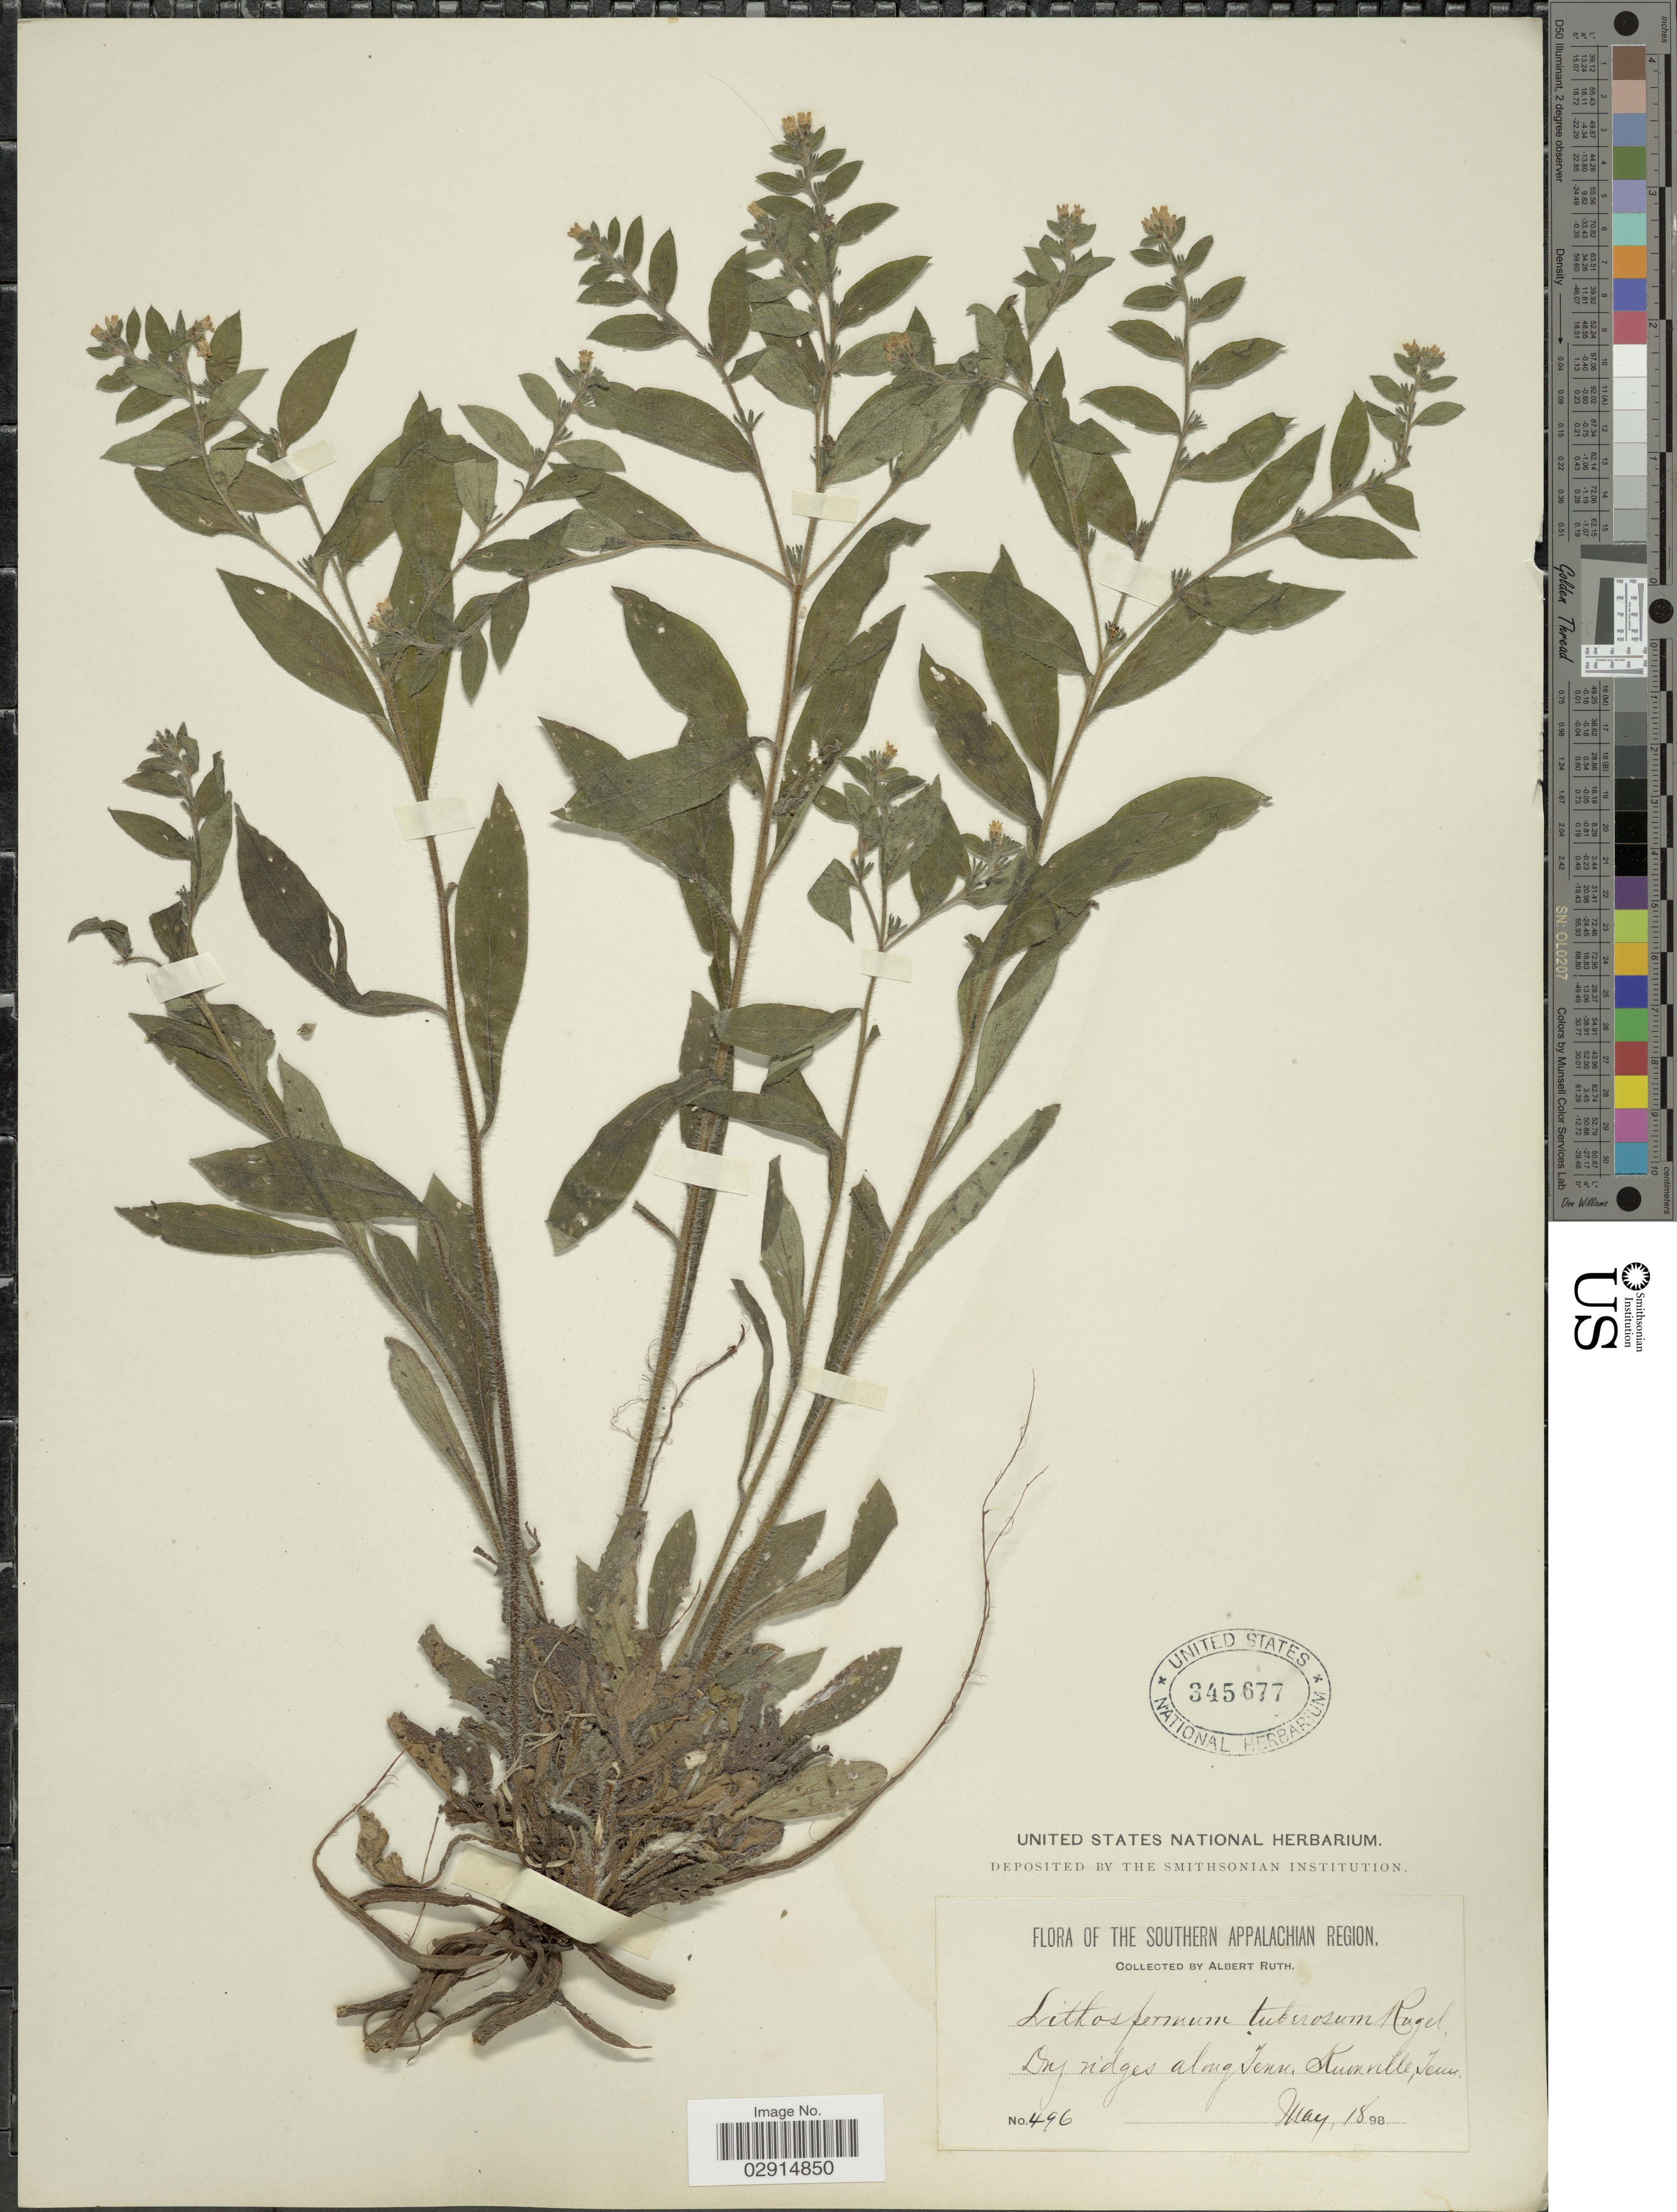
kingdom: Plantae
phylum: Tracheophyta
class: Magnoliopsida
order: Boraginales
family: Boraginaceae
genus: Lithospermum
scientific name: Lithospermum tuberosum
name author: Rugel ex DC.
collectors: A. Ruth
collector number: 496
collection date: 1898-05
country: United States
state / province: Tennessee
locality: Southern Appalachian Region, Dry ridges along Tenn., Knoxville.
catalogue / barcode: US 345677